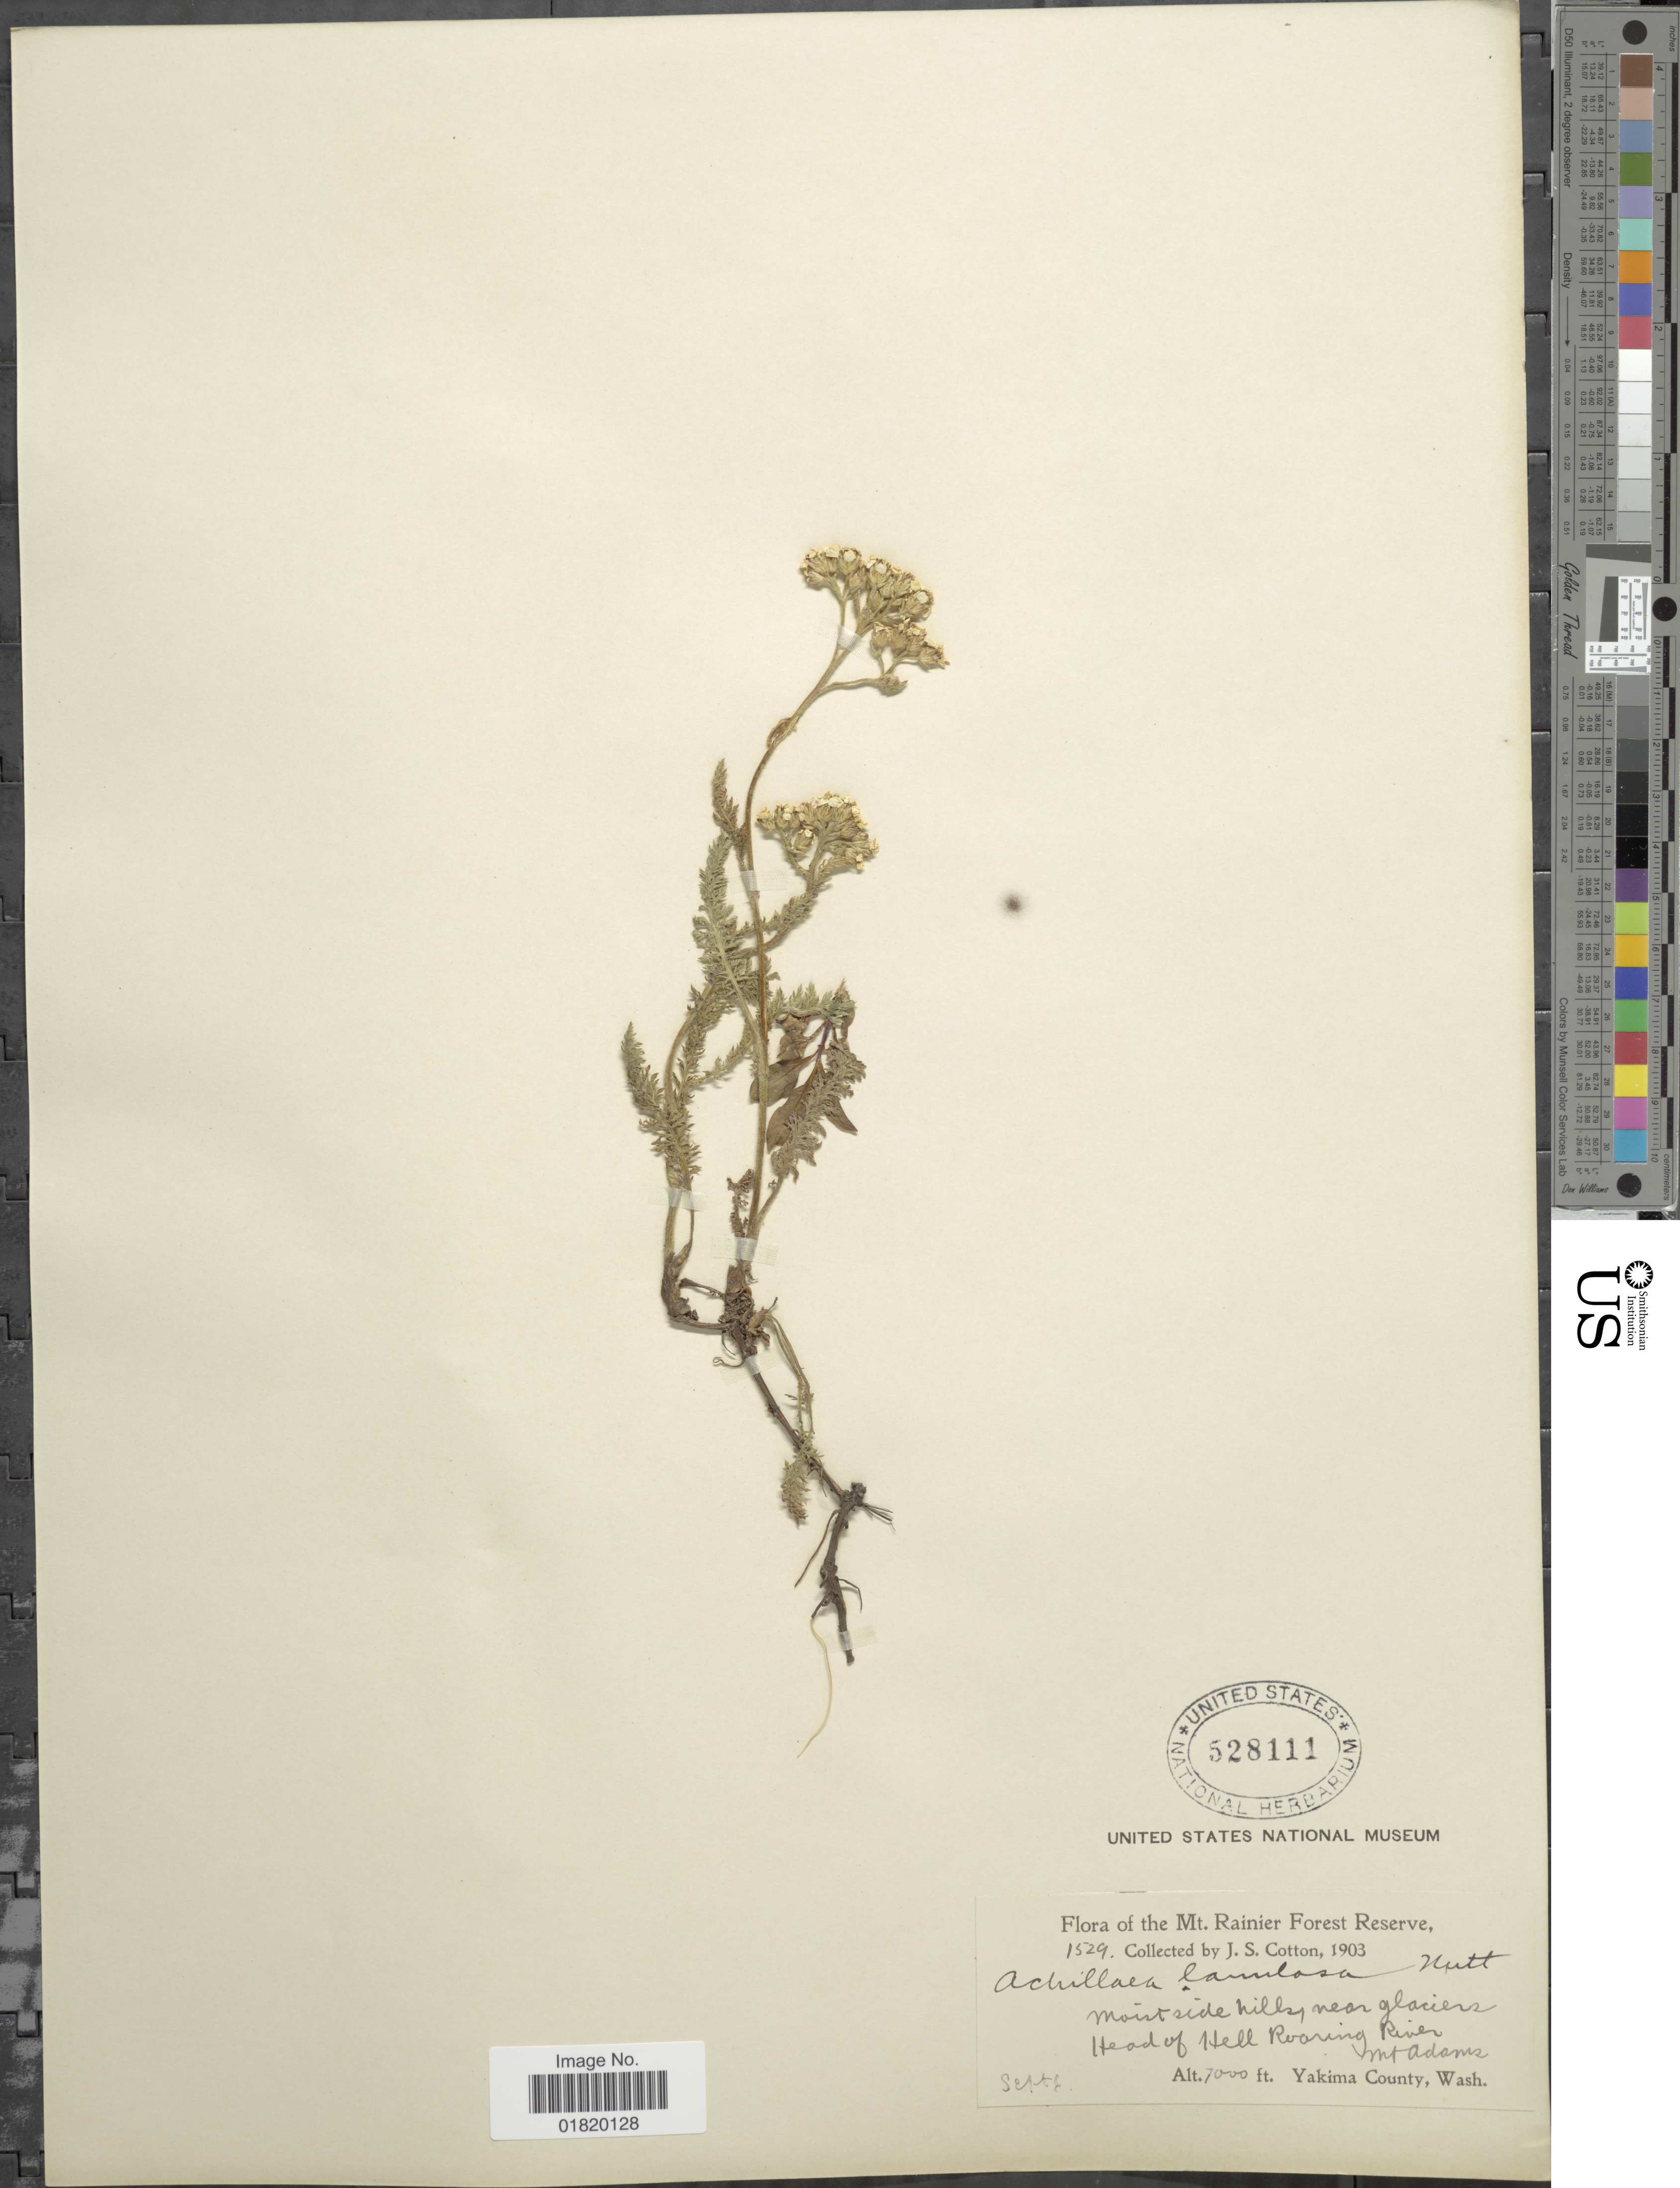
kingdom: Plantae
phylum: Tracheophyta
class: Magnoliopsida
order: Asterales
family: Asteraceae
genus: Achillea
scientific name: Achillea lanulosa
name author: Nutt.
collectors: J. S. Cotton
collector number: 1529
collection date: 1903-09-06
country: United States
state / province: Washington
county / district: Yakima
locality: Mt. Rainier Forest Reserve. near Glaciers Head of Hell Roaring River. Mt. Adams. Yakima County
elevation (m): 2134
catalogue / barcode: US 528111